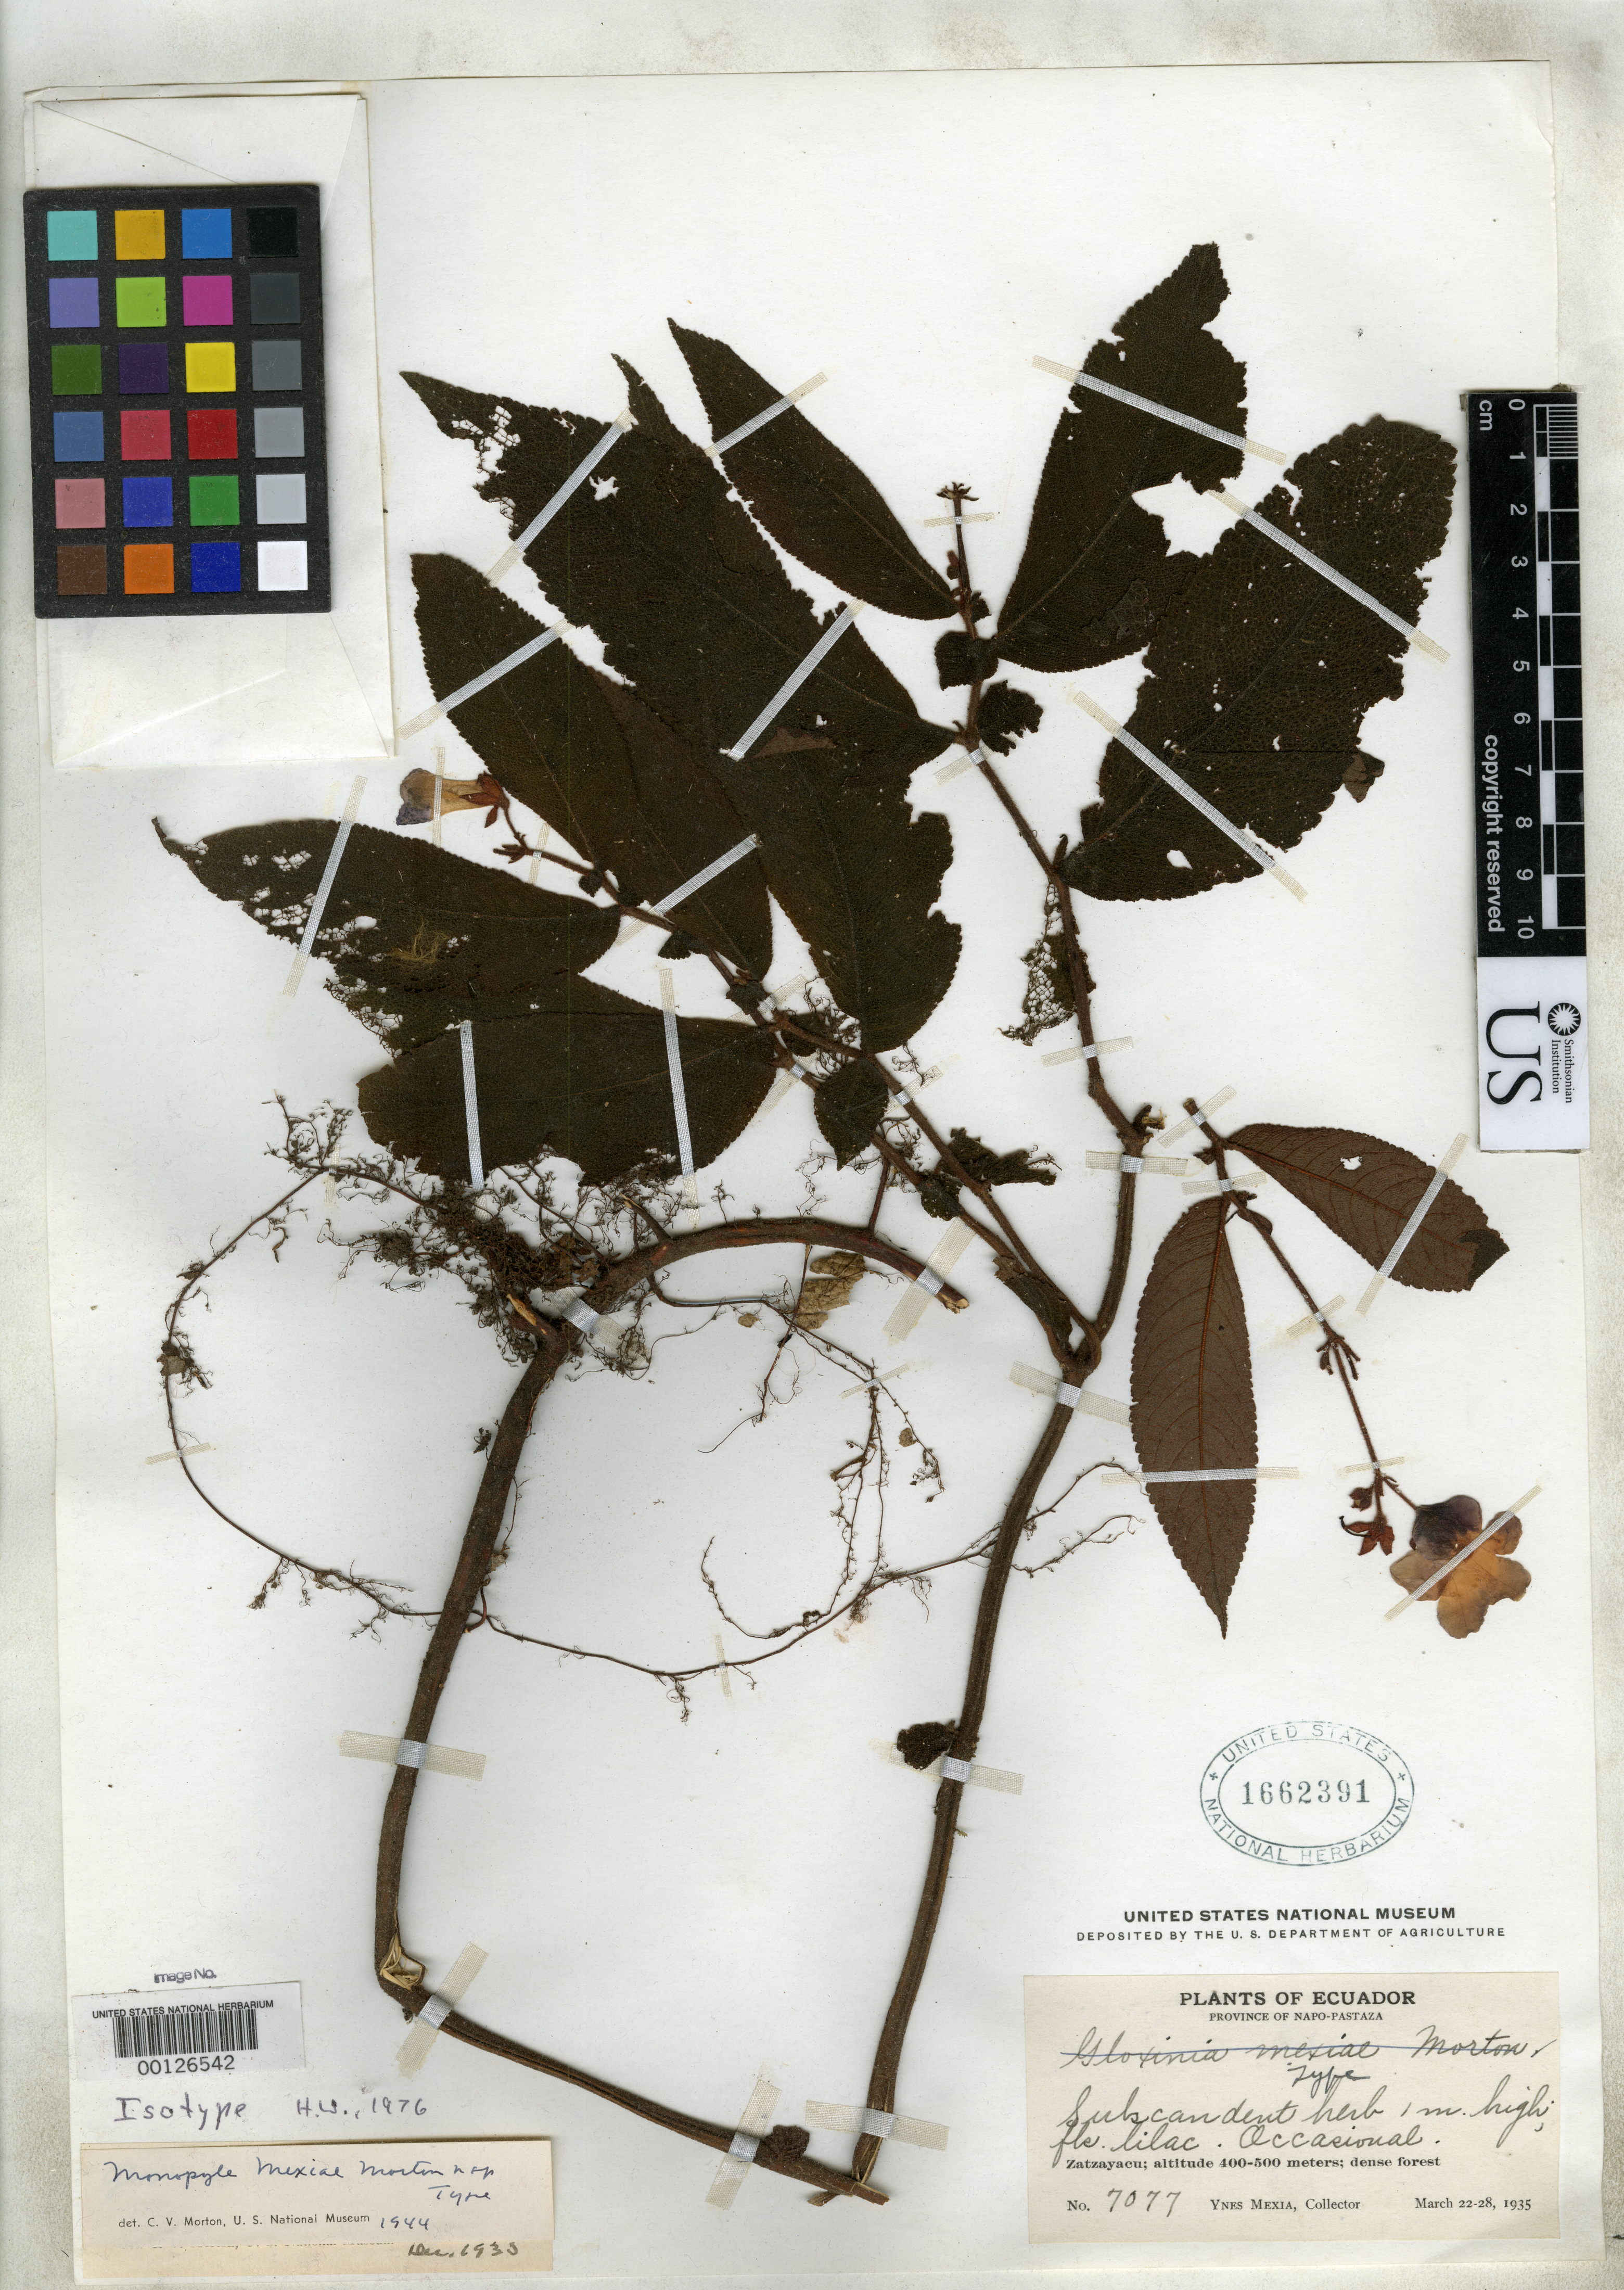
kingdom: Plantae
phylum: Tracheophyta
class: Magnoliopsida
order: Lamiales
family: Gesneriaceae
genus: Monopyle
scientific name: Monopyle mexiae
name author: C.V. Morton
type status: Isotype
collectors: Y. Mexia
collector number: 7077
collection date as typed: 22 Mar 1935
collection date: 1935-03-22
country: Ecuador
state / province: Napo / Pastaza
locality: Canton Napo, Zatzayacu.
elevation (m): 500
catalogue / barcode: US 1662391